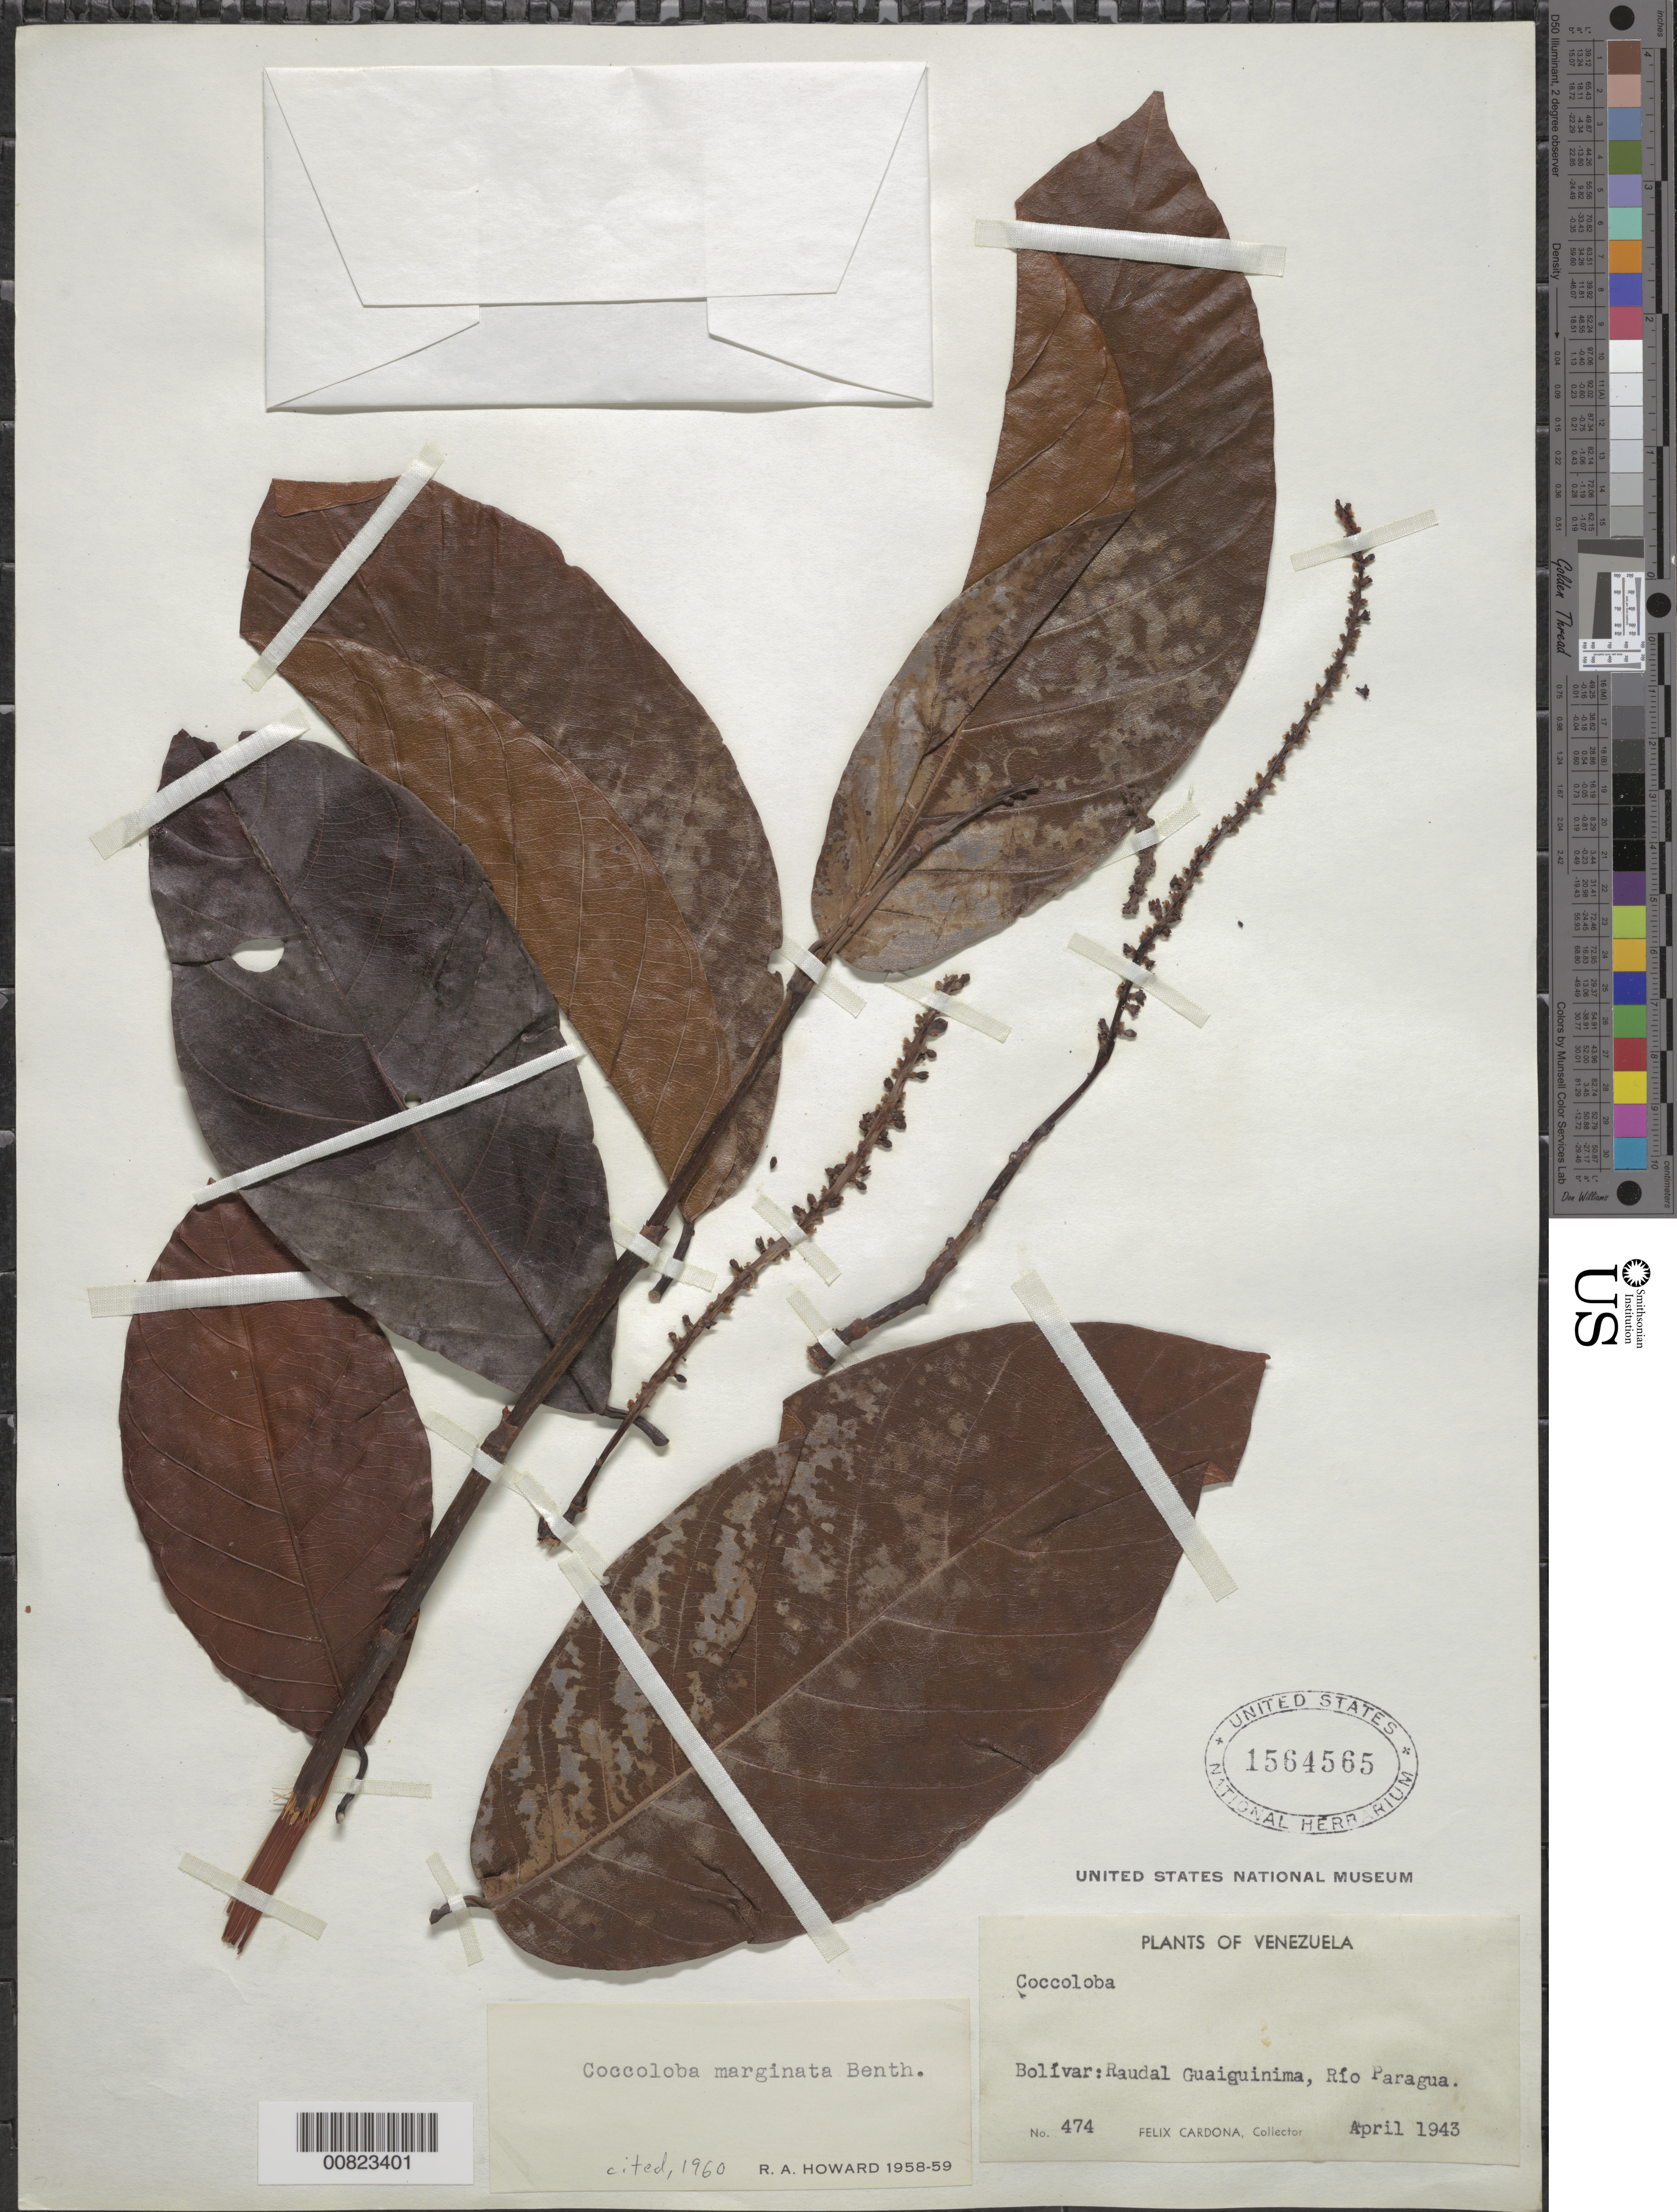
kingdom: Plantae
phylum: Tracheophyta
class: Magnoliopsida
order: Caryophyllales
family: Polygonaceae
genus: Coccoloba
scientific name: Coccoloba marginata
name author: Benth.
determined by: Howard, R. A.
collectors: F. Cardona Puig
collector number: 474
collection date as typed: Apr-43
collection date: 1943-04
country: Venezuela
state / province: Bolívar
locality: Río Paragua, Raudal Guaiquinima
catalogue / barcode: US 1564565